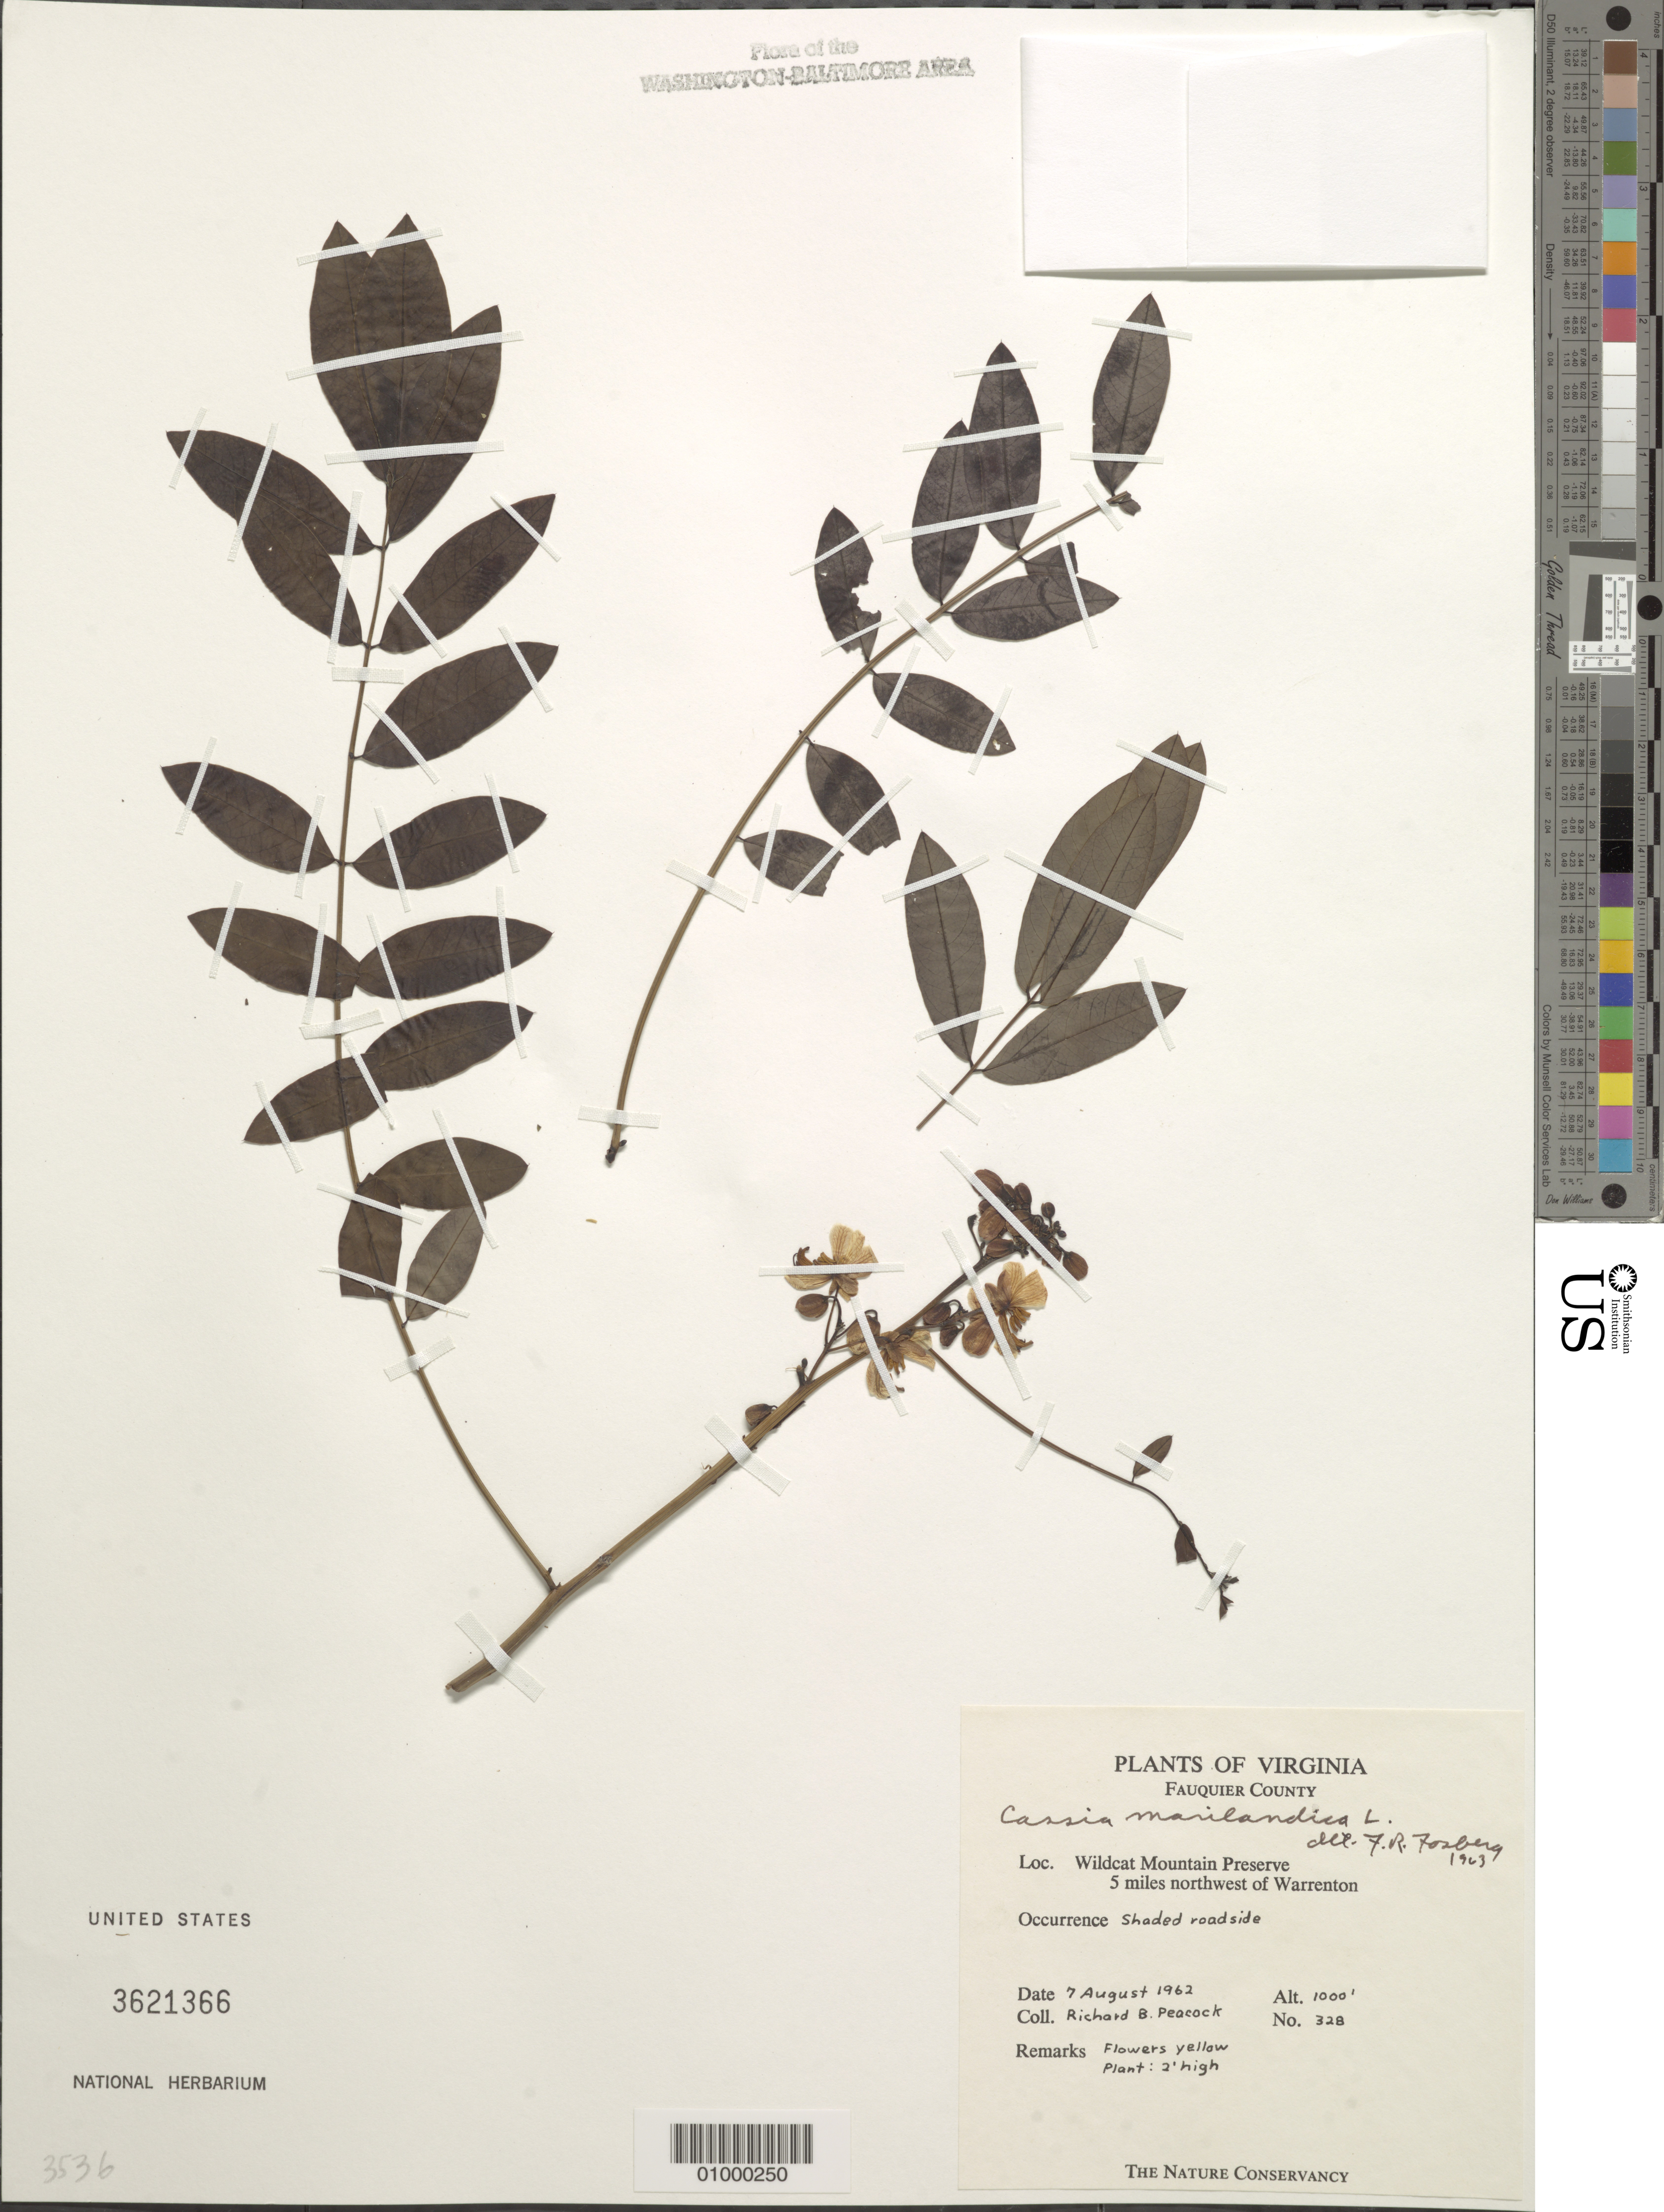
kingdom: Plantae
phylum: Tracheophyta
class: Magnoliopsida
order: Fabales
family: Fabaceae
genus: Senna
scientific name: Senna marilandica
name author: (L.) Link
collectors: R. Peacock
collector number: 328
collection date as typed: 07 Aug 1962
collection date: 1962-08-07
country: United States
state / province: Virginia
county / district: Fauquier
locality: Wildcat mountain Preserve, 5 miles northwest of Warrenton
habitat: shaded roadside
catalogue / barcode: US 3621366